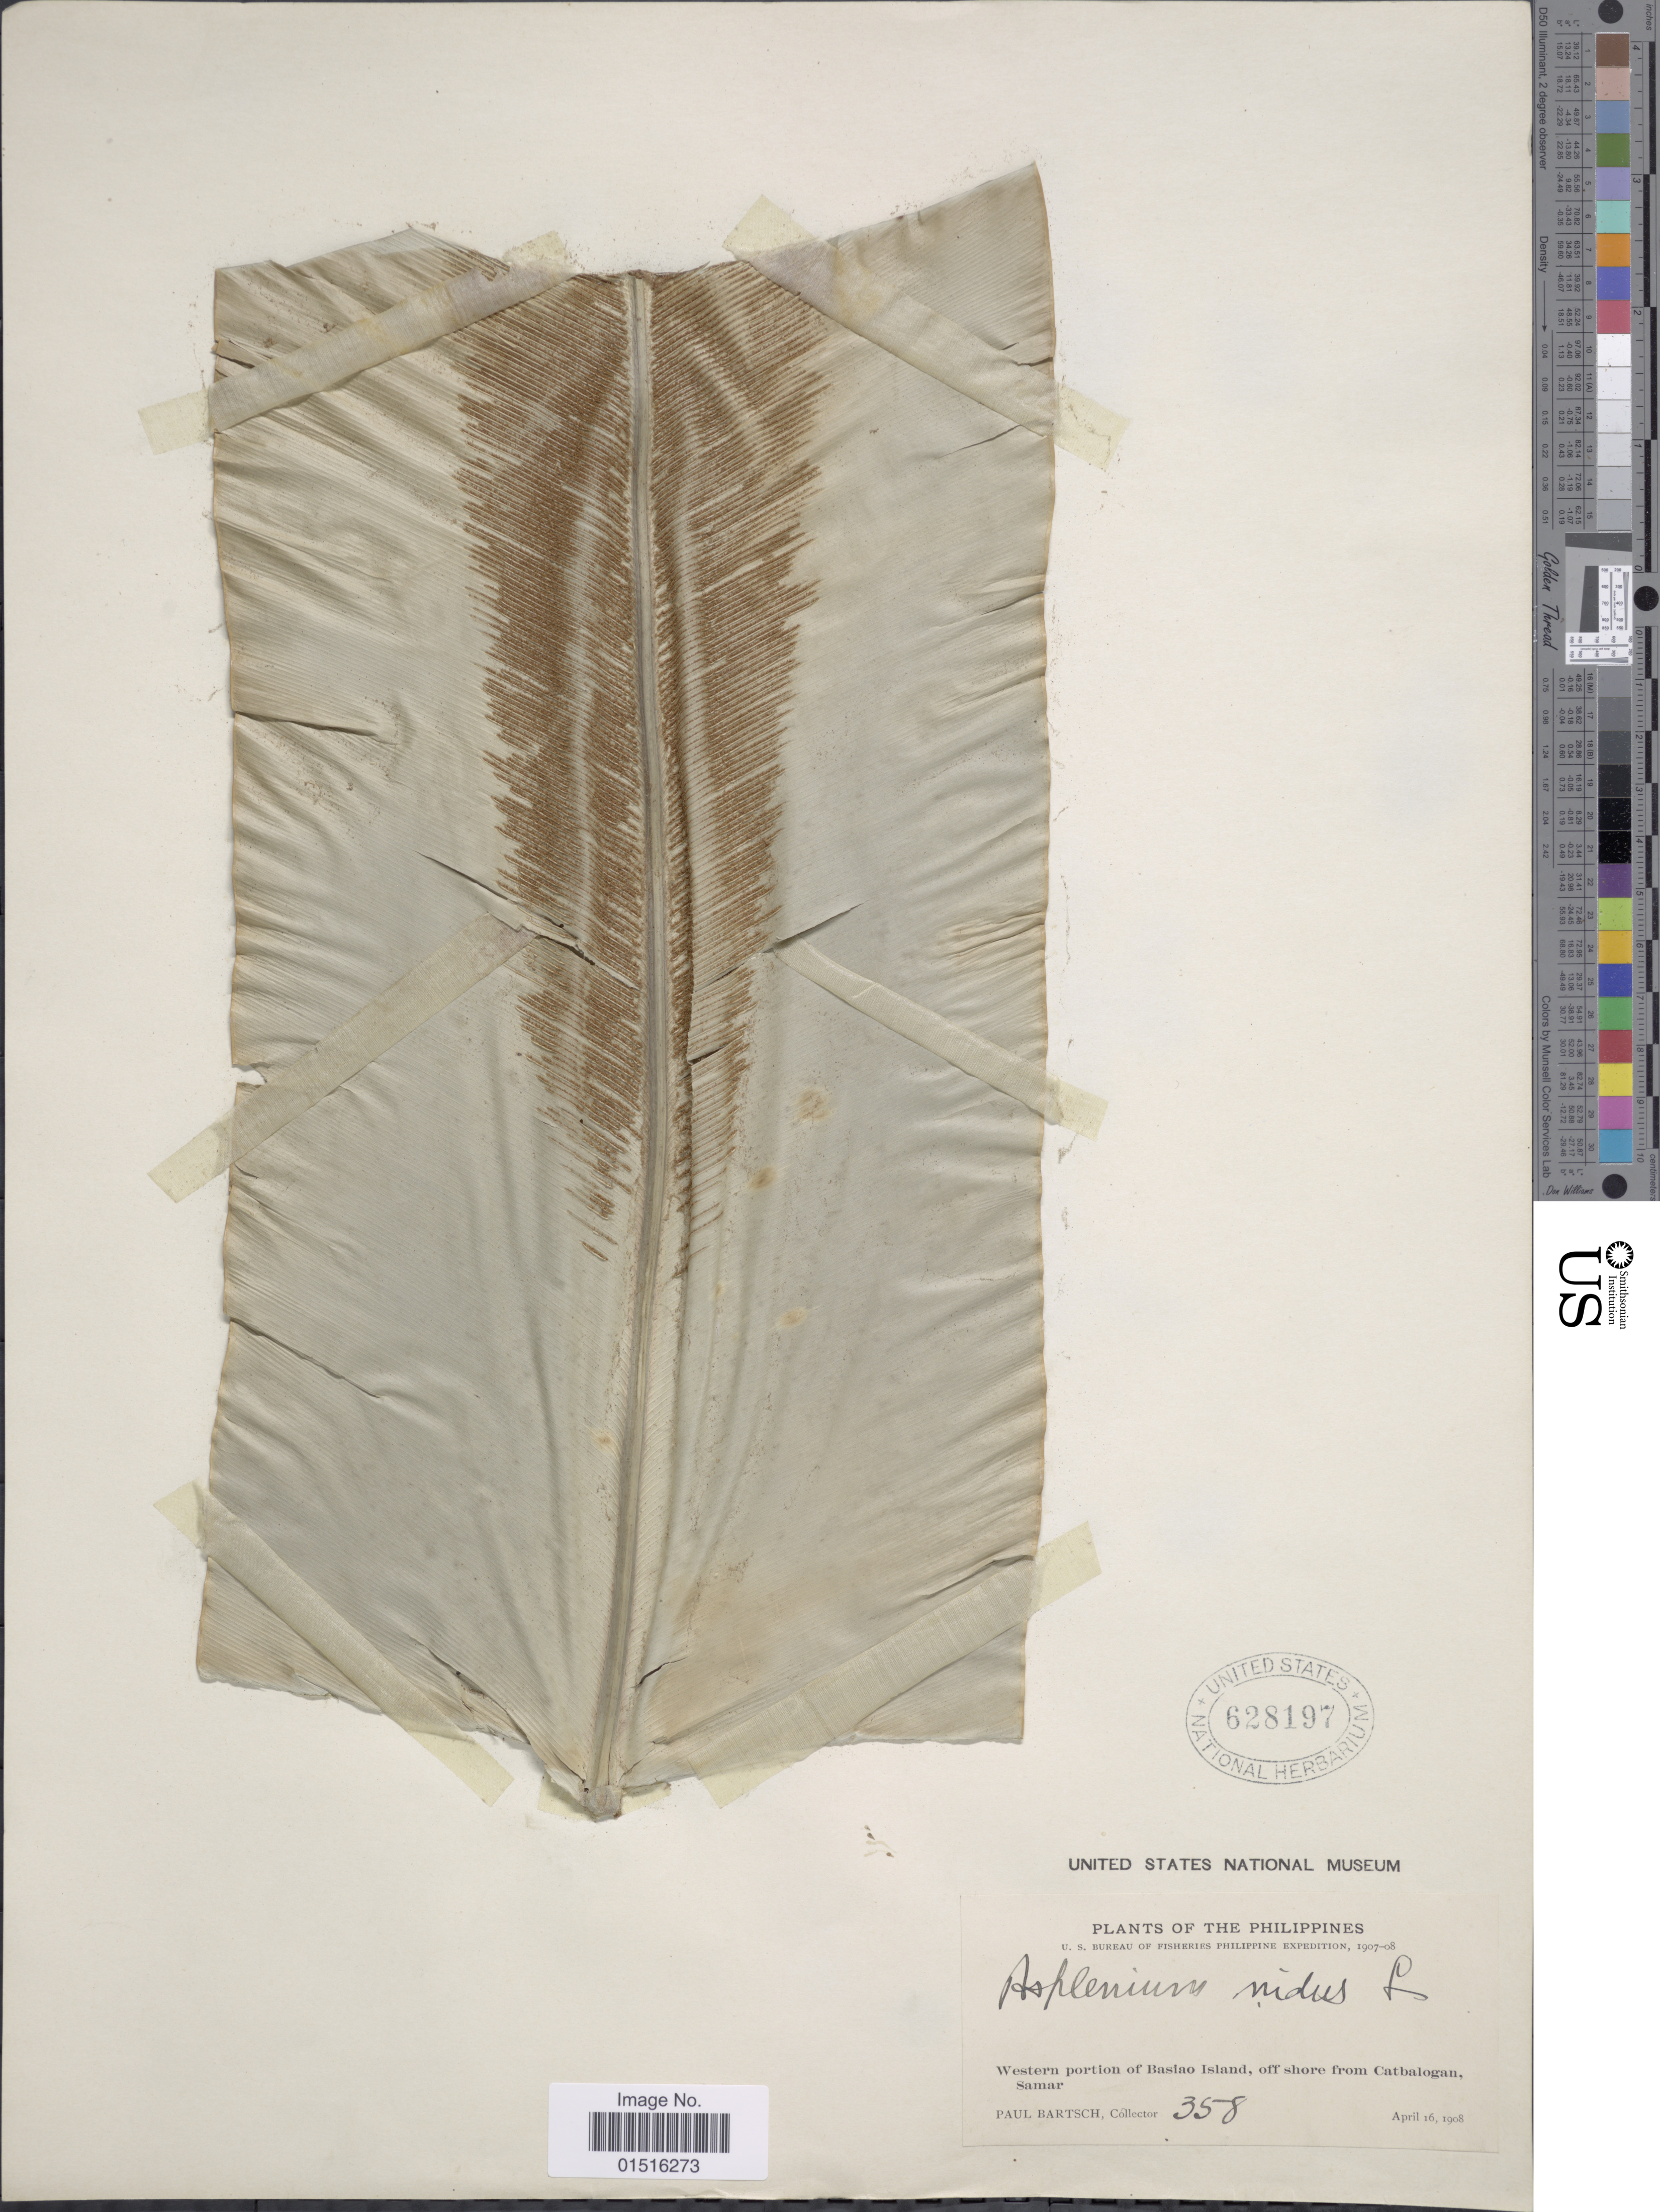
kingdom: Plantae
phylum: Tracheophyta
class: Polypodiopsida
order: Polypodiales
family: Aspleniaceae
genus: Asplenium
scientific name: Asplenium ellipticum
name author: (Fée) Copel.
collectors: P. Bartsch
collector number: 358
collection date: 1918-04-16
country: Philippines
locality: Western portion of Basiao Island, offshore from Catbalogan, Samar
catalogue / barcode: US 628197